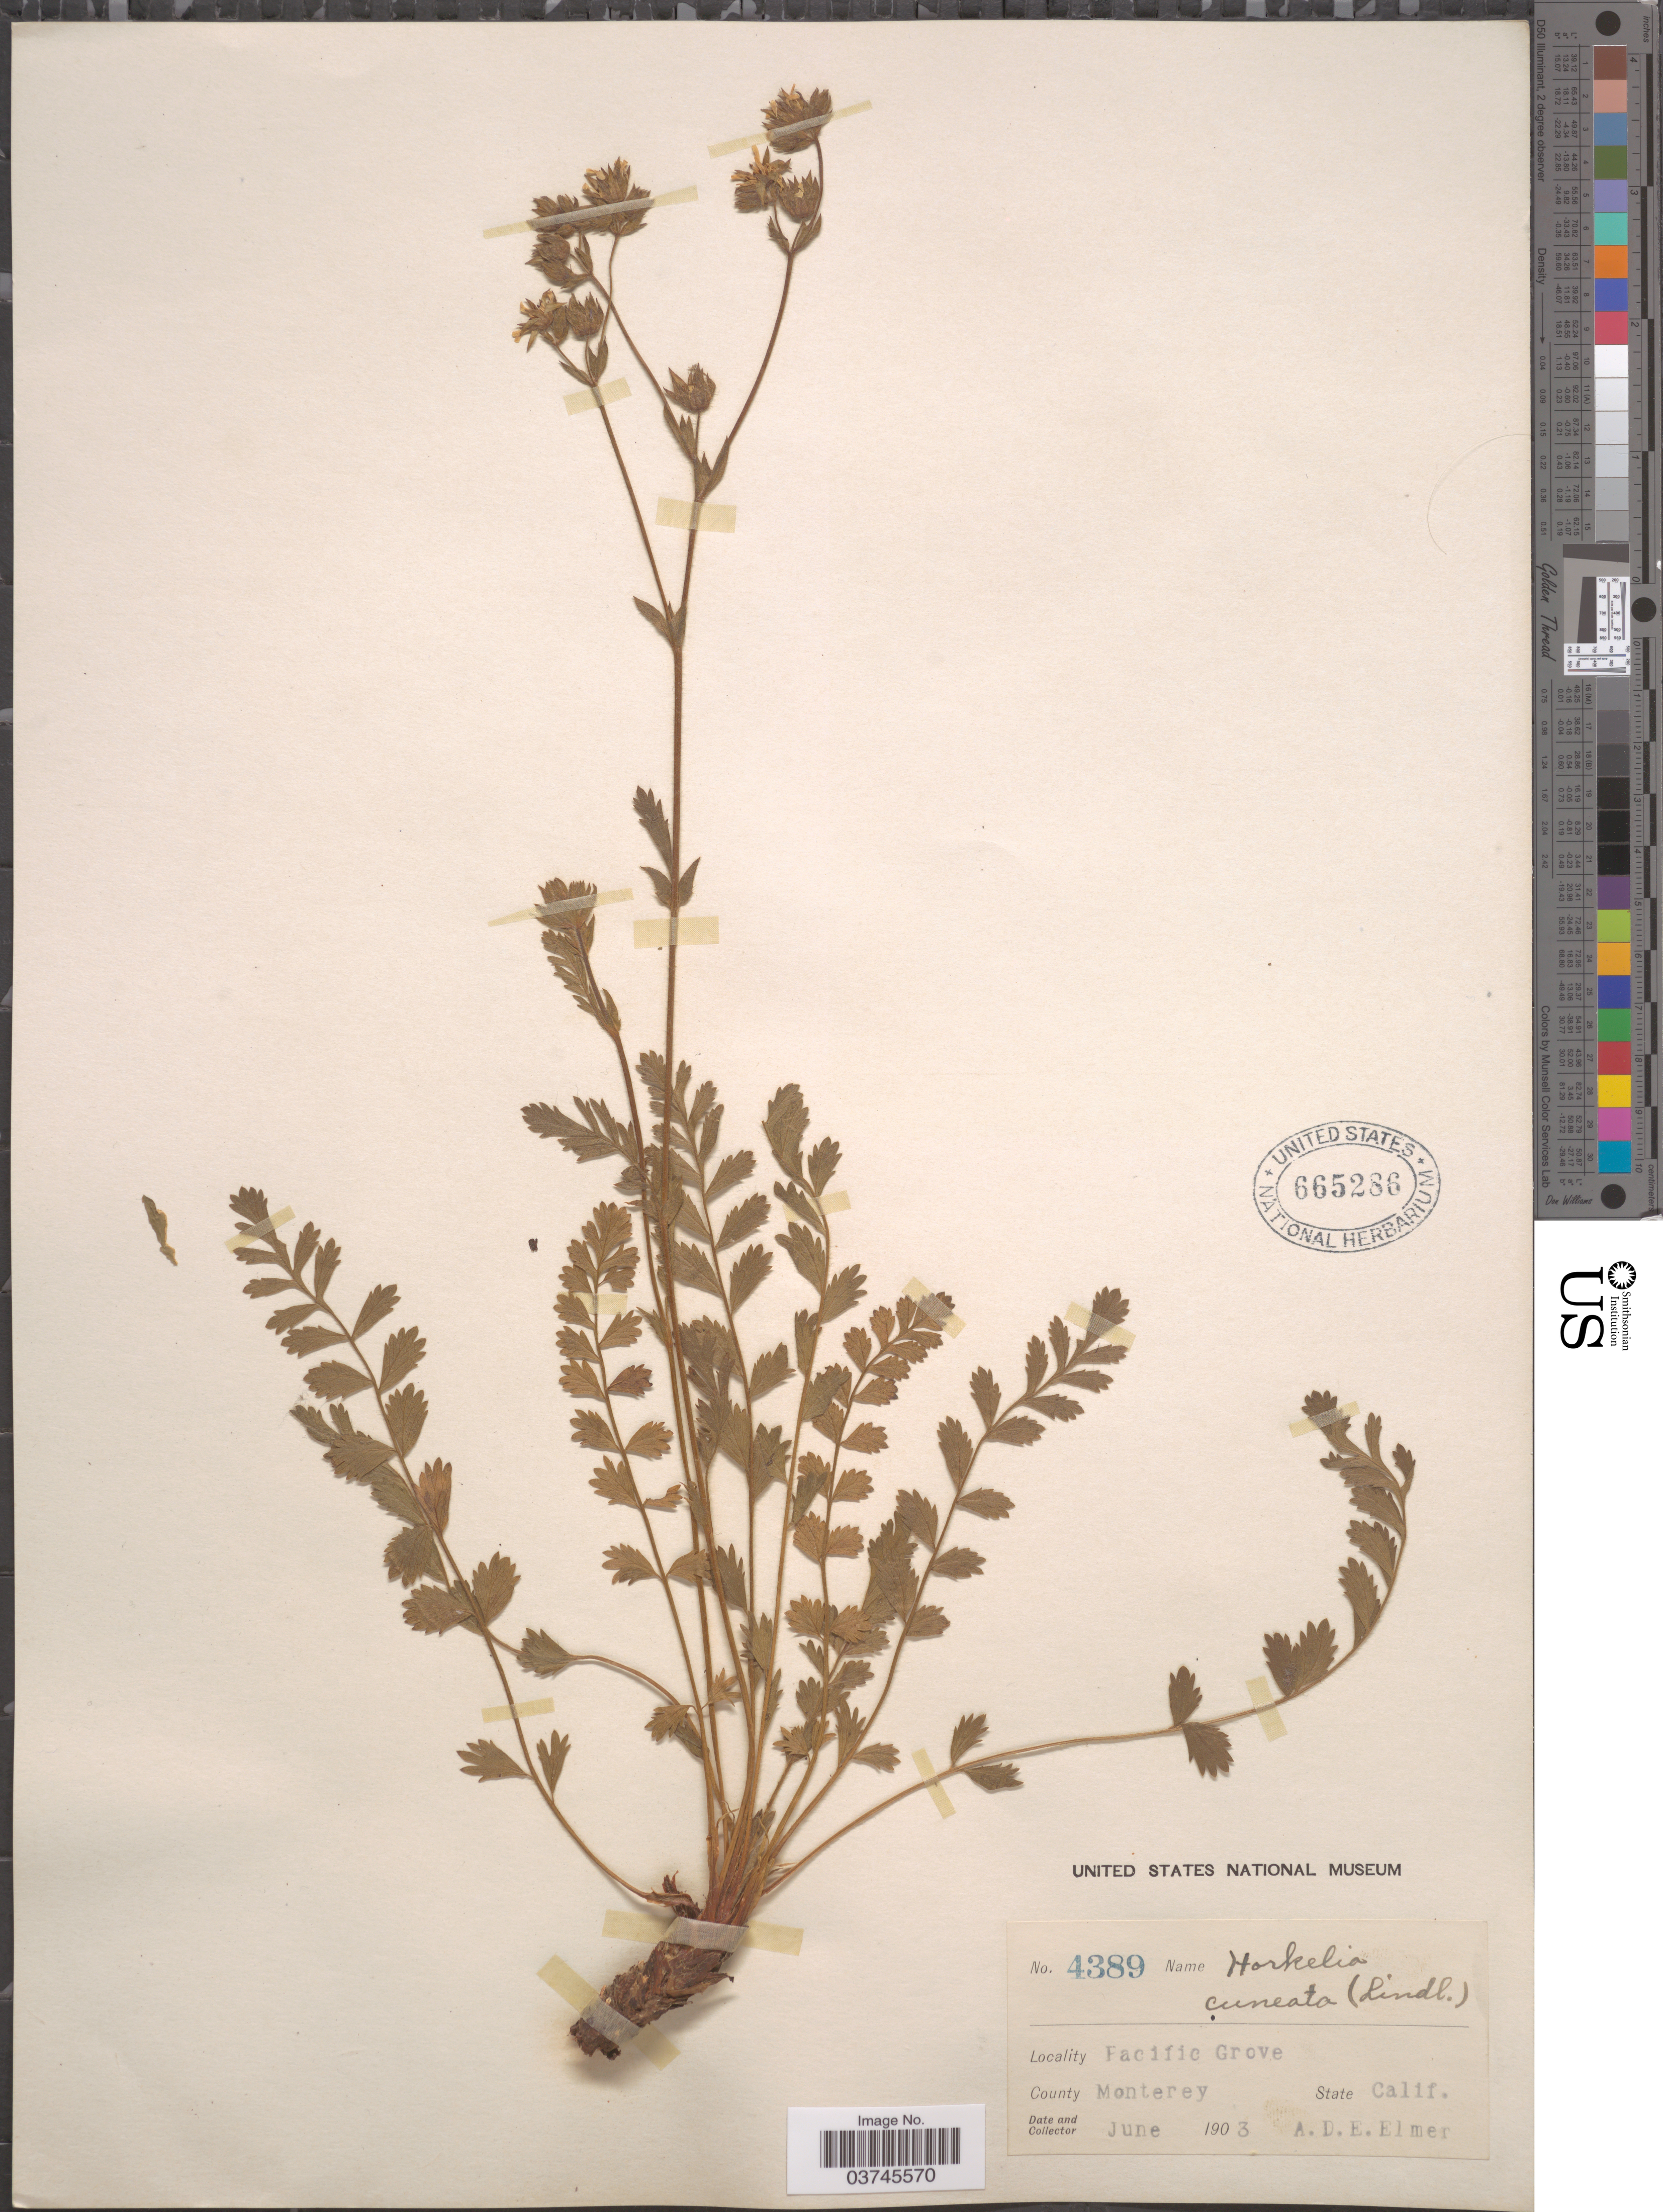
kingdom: Plantae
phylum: Tracheophyta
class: Magnoliopsida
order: Rosales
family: Rosaceae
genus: Potentilla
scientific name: Potentilla lindleyi var. lindleyi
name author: Greene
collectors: A. D. E. Elmer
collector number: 4389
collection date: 1903-06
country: United States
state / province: California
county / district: Monterey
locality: Pacific Groce. County Monterey.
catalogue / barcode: US 665286